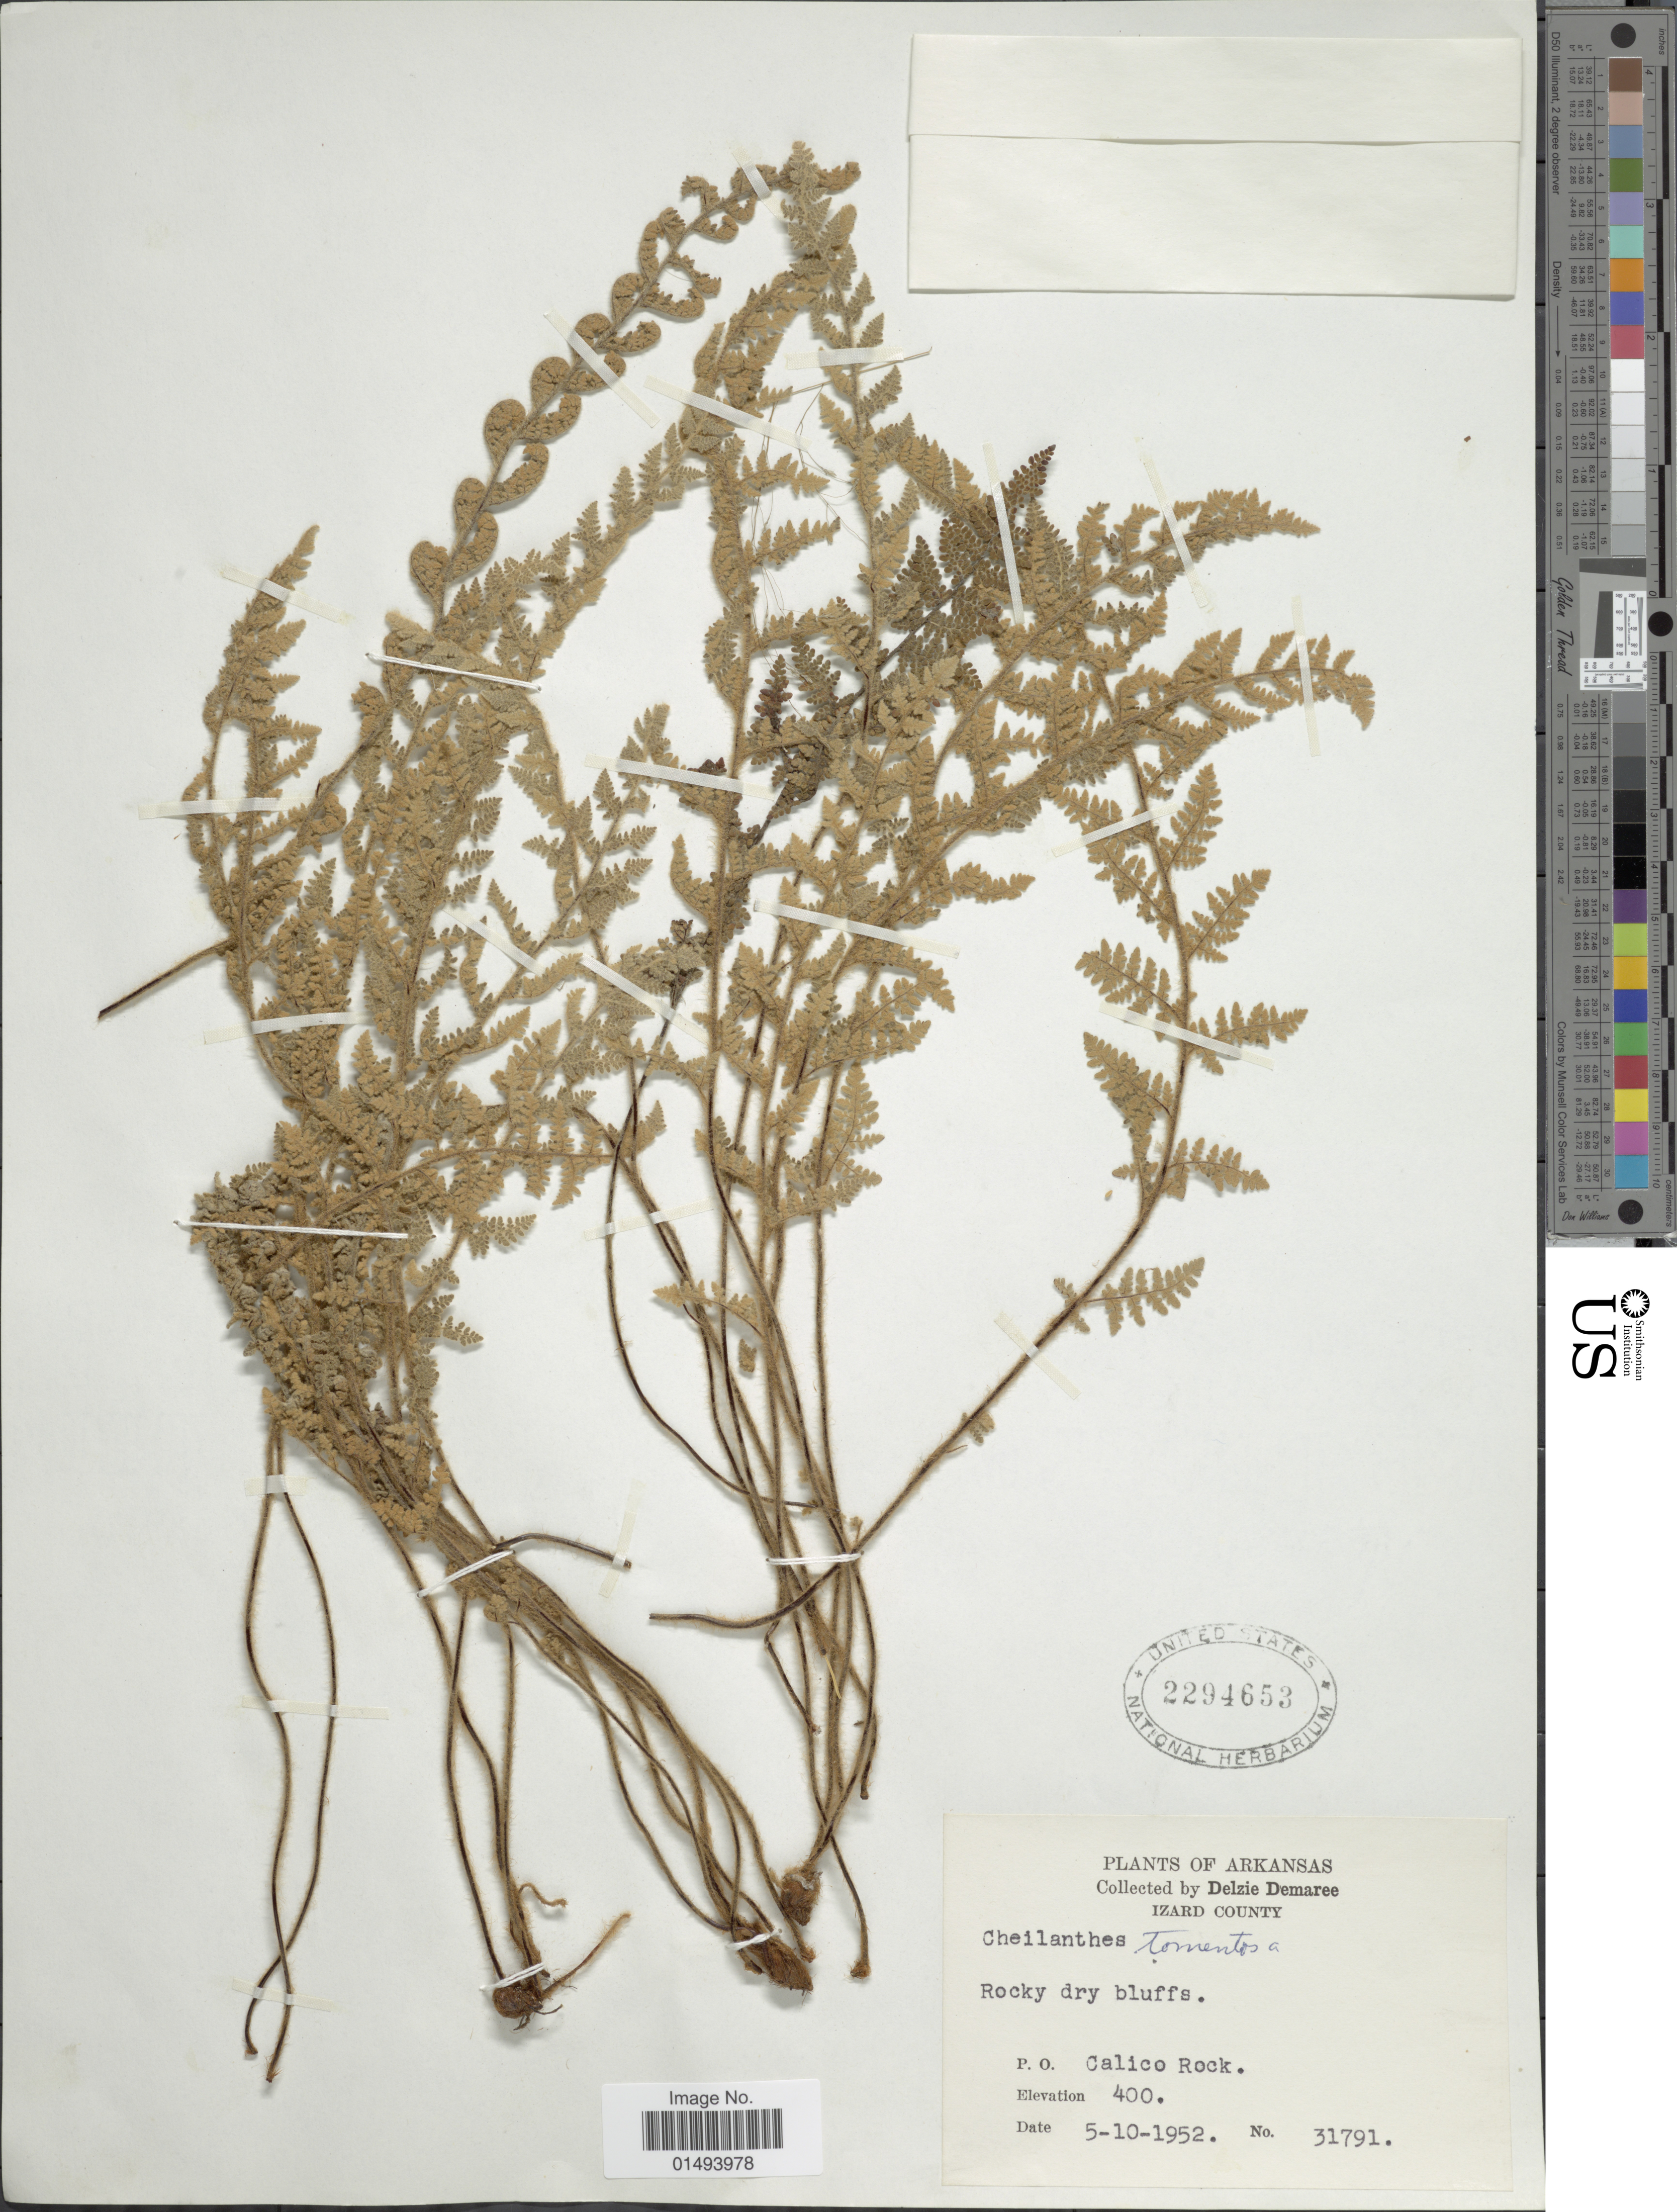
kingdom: Plantae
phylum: Tracheophyta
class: Polypodiopsida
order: Polypodiales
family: Pteridaceae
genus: Myriopteris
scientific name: Myriopteris tomentosa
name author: (Link) Fée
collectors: D. Demaree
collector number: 31791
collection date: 1952-05-10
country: United States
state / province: Arkansas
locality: Plants of Arkansas, Izard County, Rocky Dry Bluffs, Calico Rock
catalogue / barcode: US 2294653